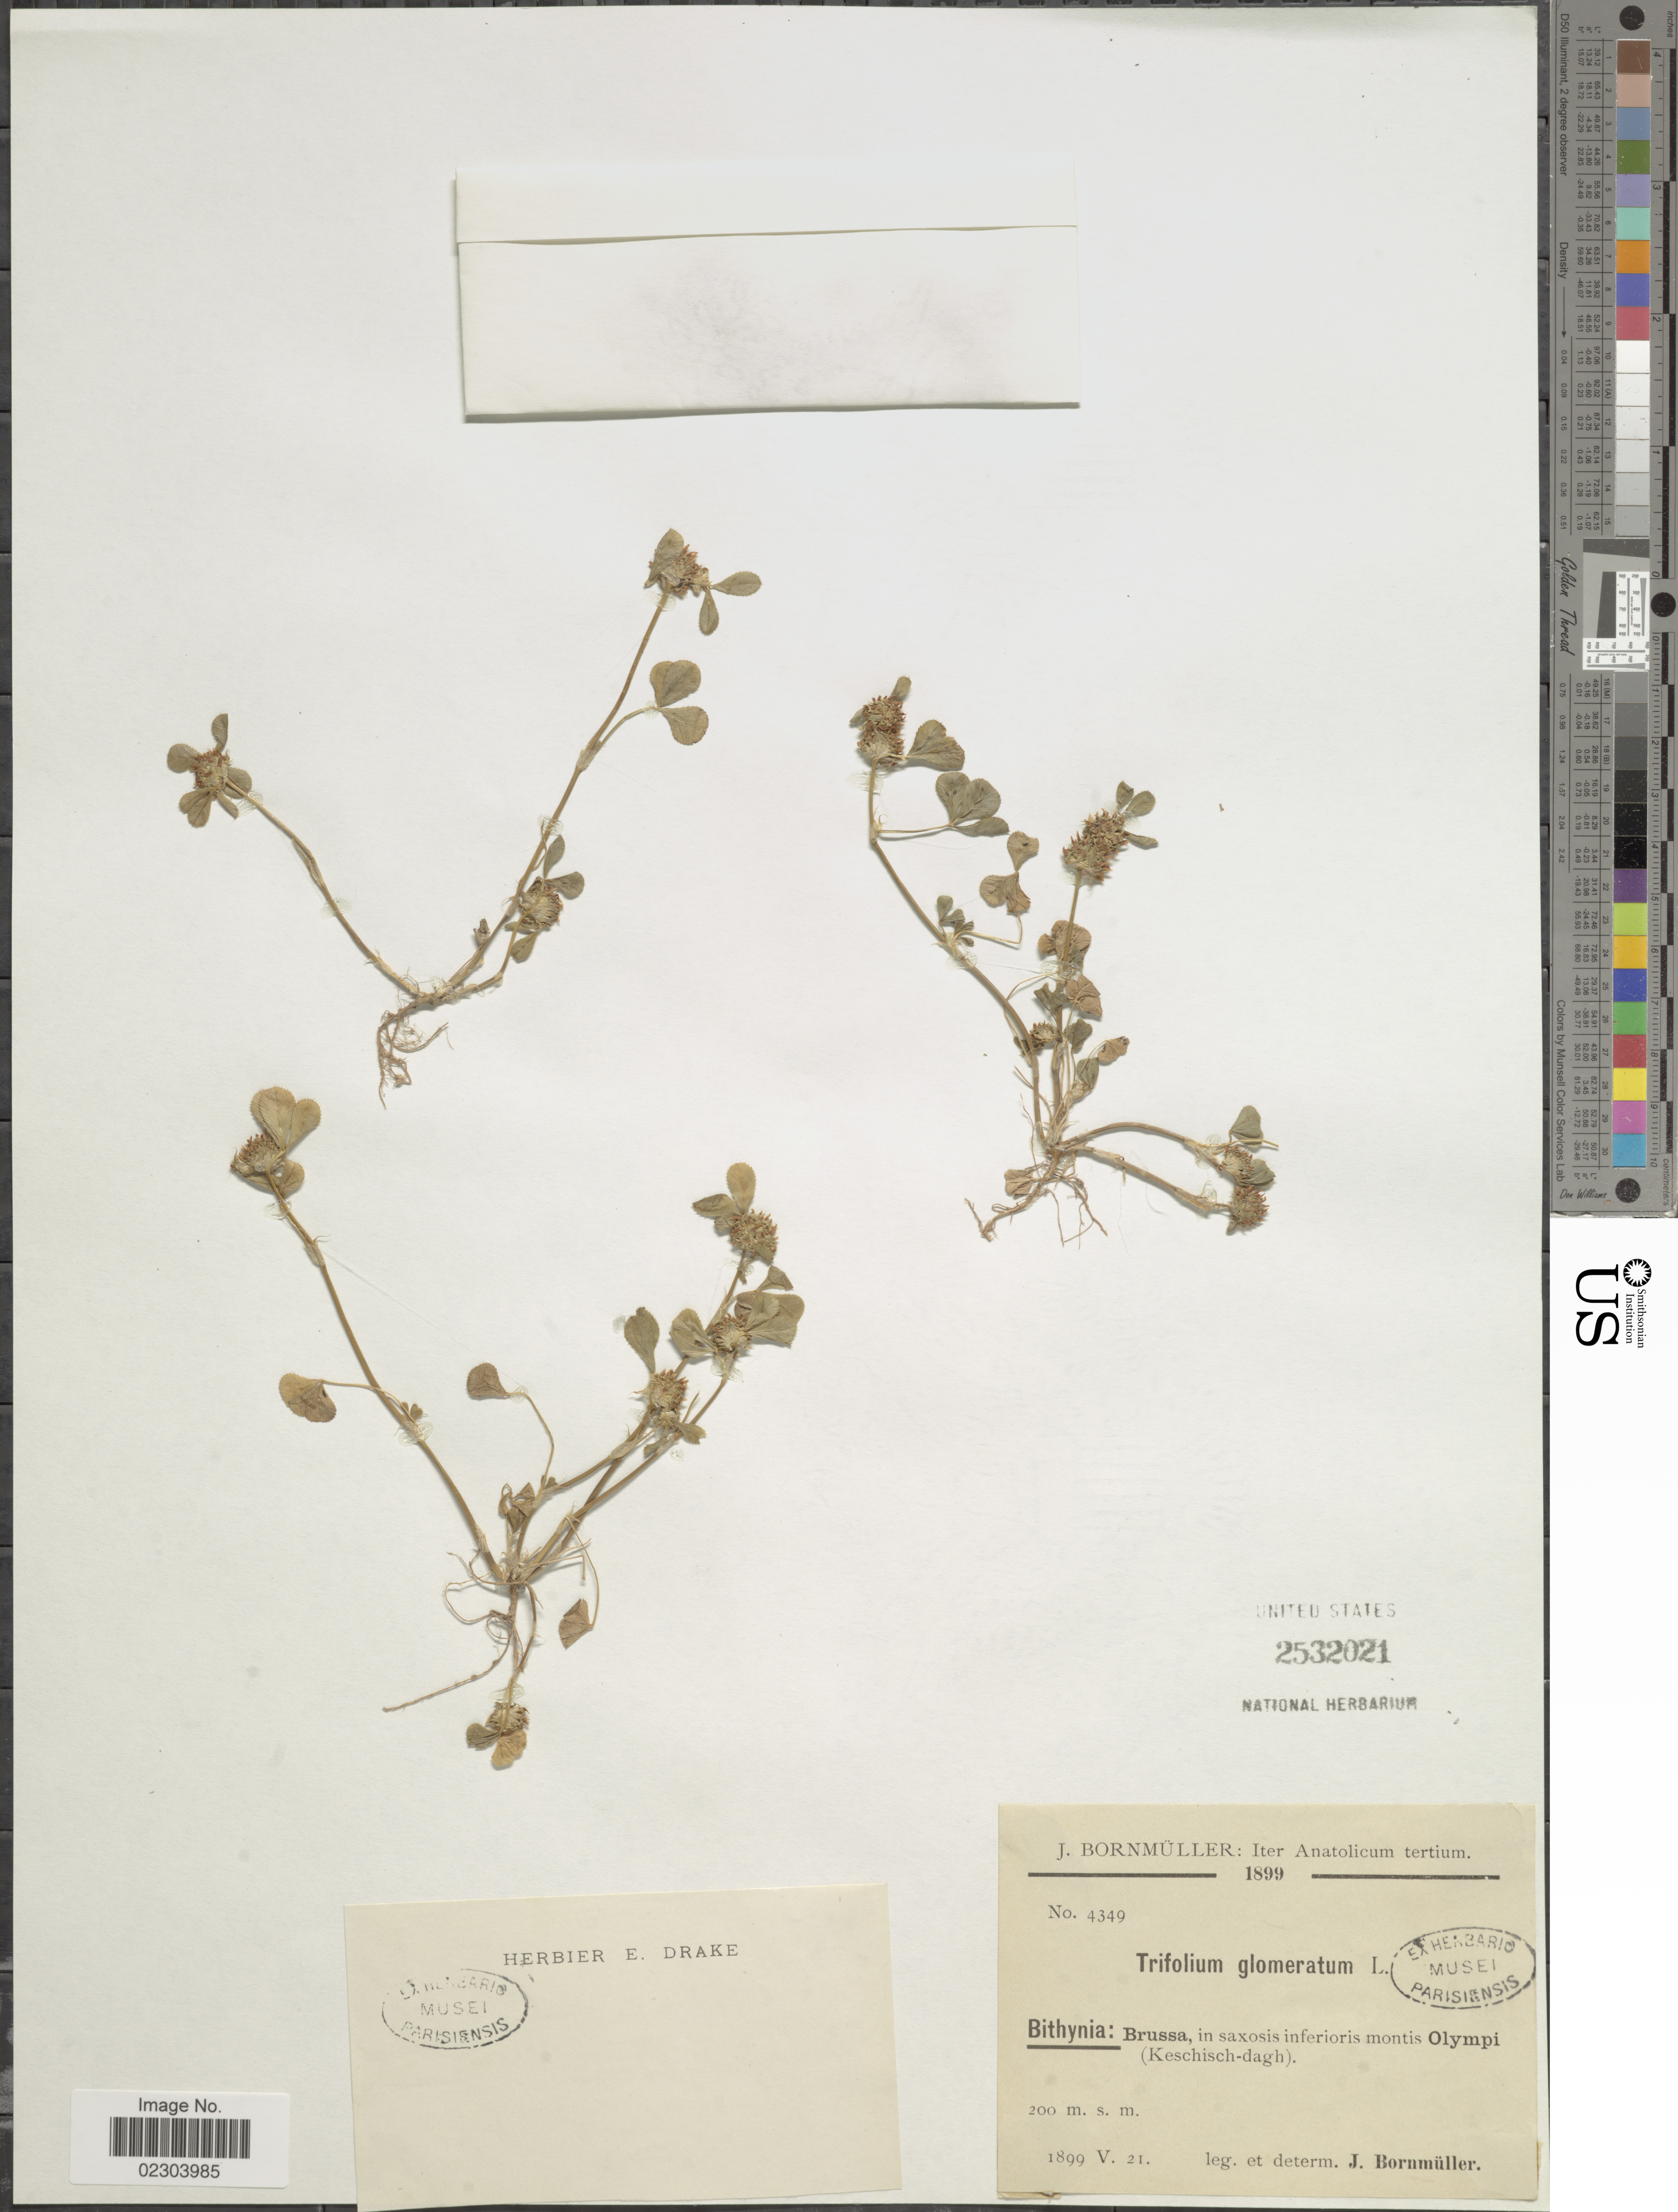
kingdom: Plantae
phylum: Tracheophyta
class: Magnoliopsida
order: Fabales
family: Fabaceae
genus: Trifolium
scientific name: Trifolium glomeratum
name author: L.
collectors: J. Bornmüller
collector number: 4349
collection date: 1899-05-21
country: Turkey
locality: Bithynia: Brussa, in saxosis inferioris montis Olympi (Keschisch -dagh)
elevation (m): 200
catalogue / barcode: US 2532021